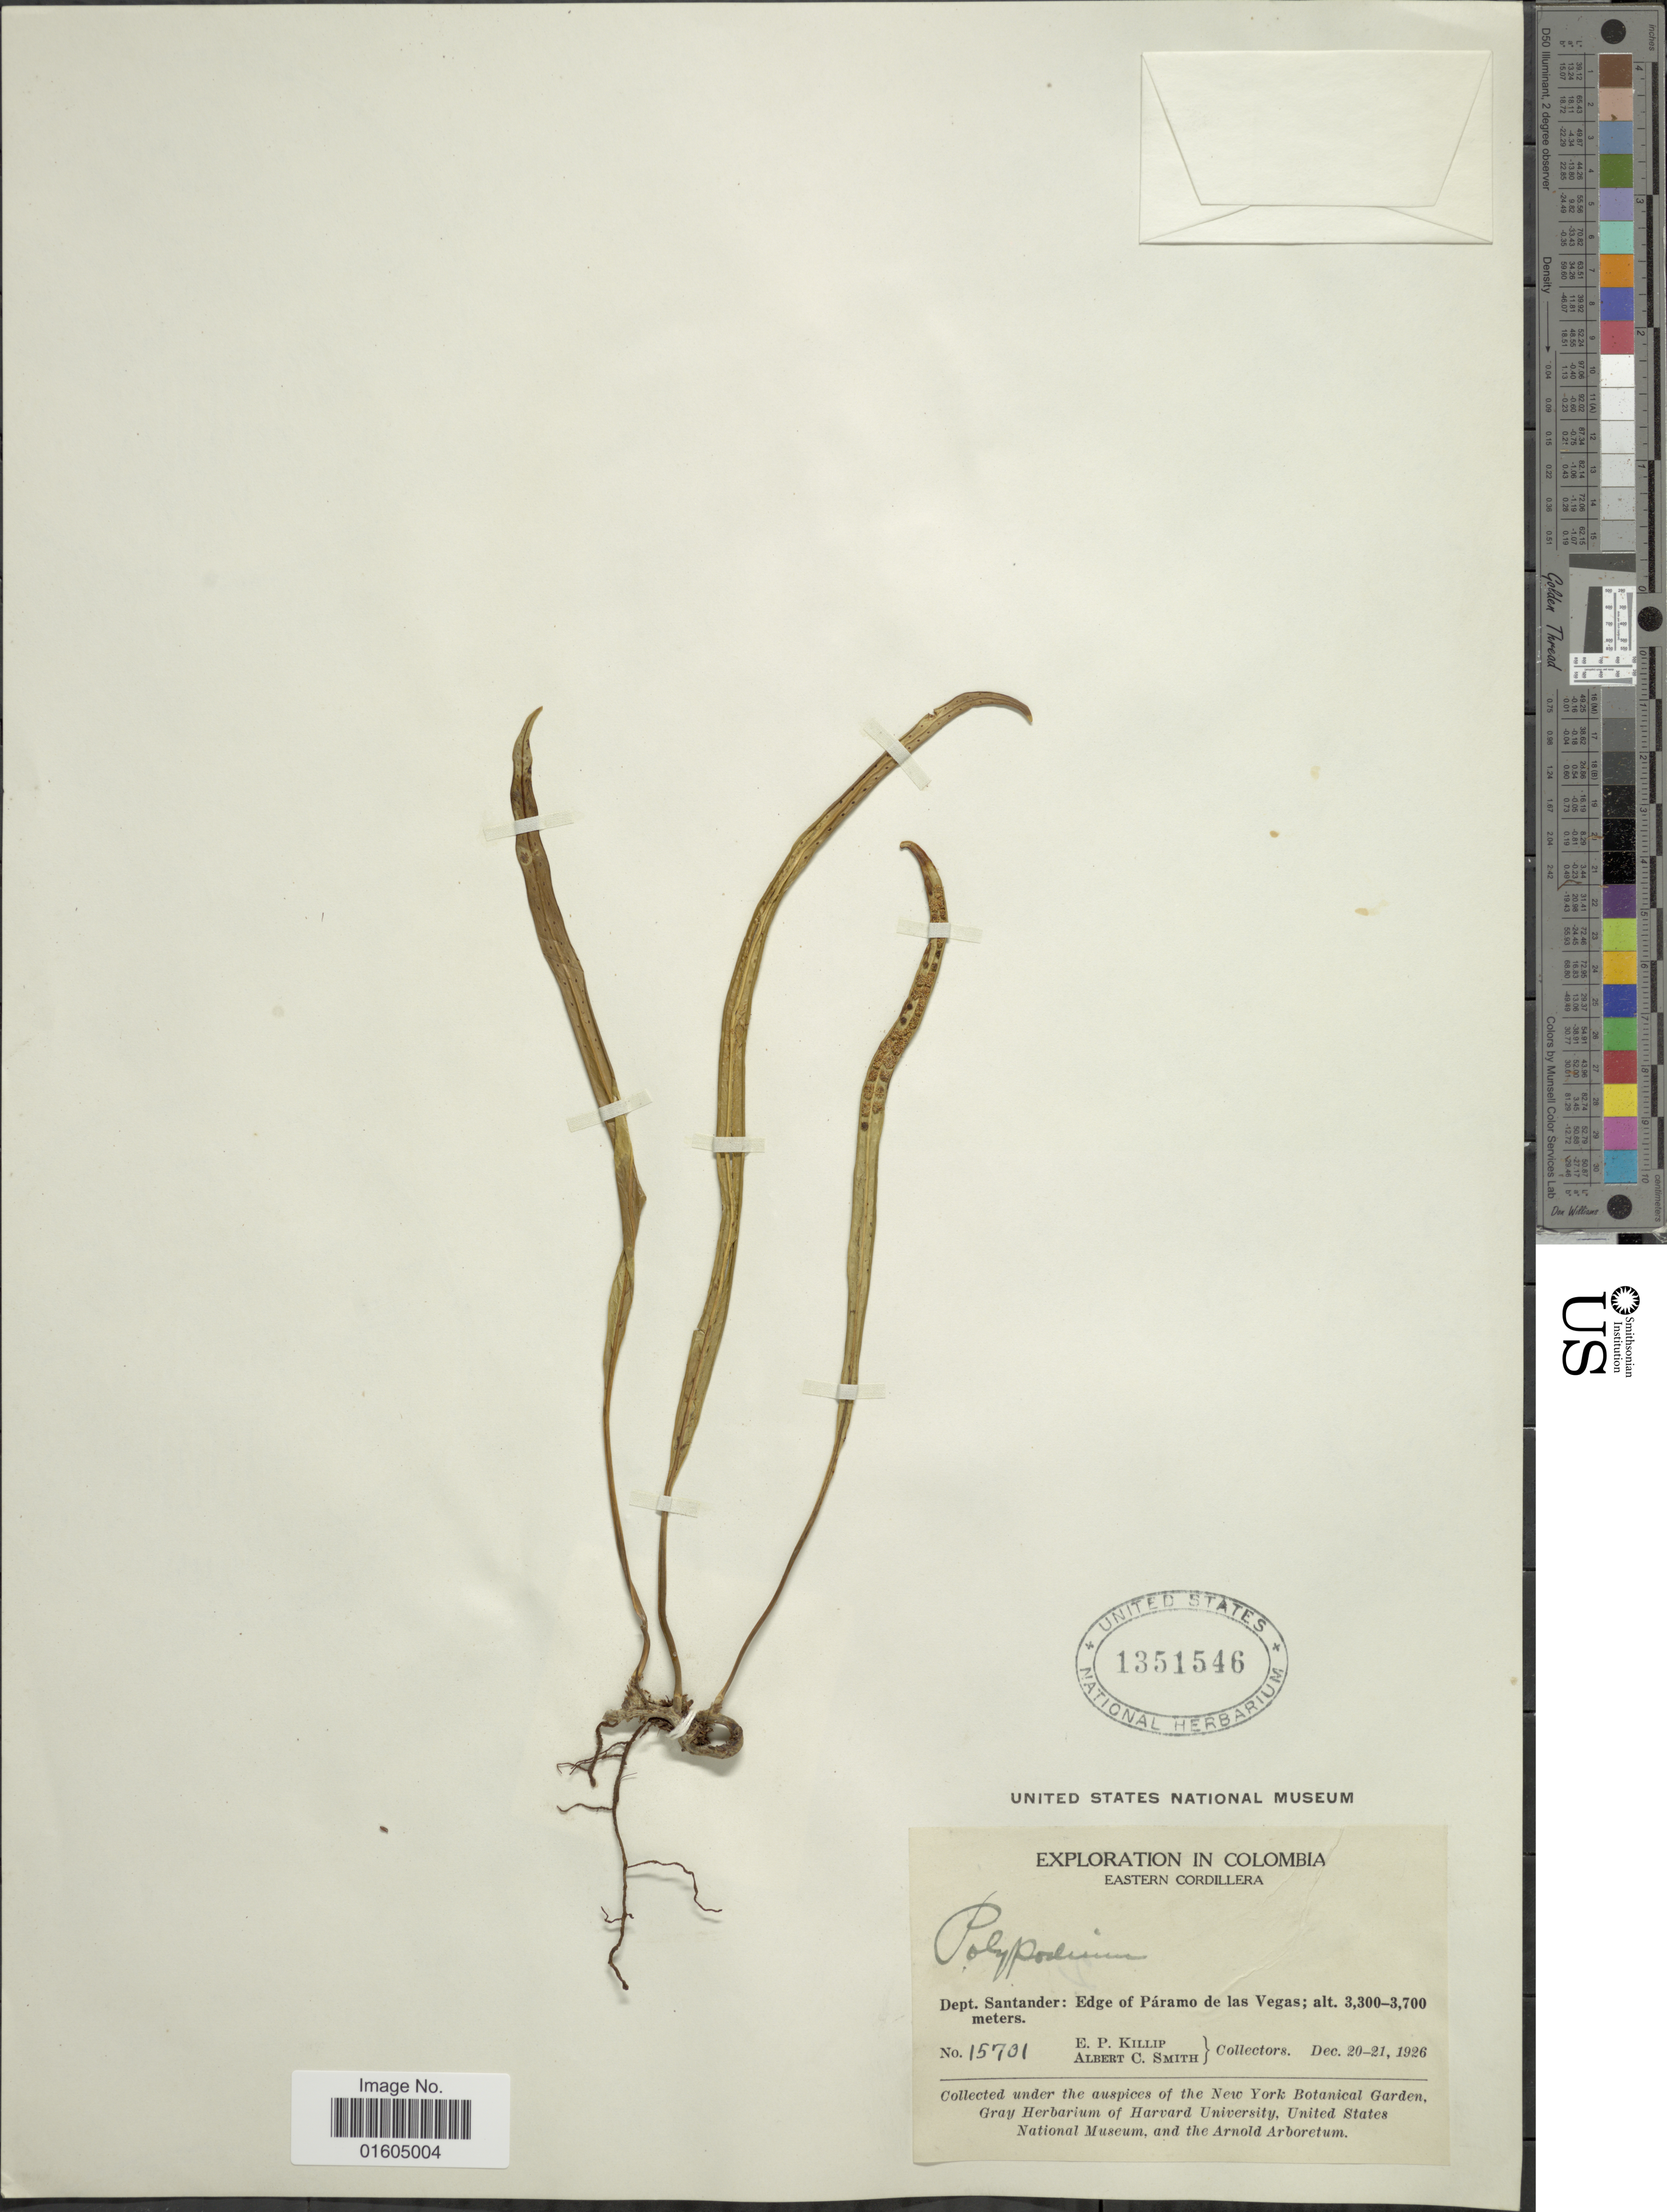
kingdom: Plantae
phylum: Tracheophyta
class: Polypodiopsida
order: Polypodiales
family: Polypodiaceae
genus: Campyloneurum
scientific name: Campyloneurum solutum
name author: (Klotzsch) Fée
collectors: E. P. Killip & A. C. Smith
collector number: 15701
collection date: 1926-12-20/1926-12-21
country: Colombia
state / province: Santander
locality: Colombia. Dept. Santander: Edge of Paramo de las Vegas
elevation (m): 3300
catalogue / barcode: US 1351546